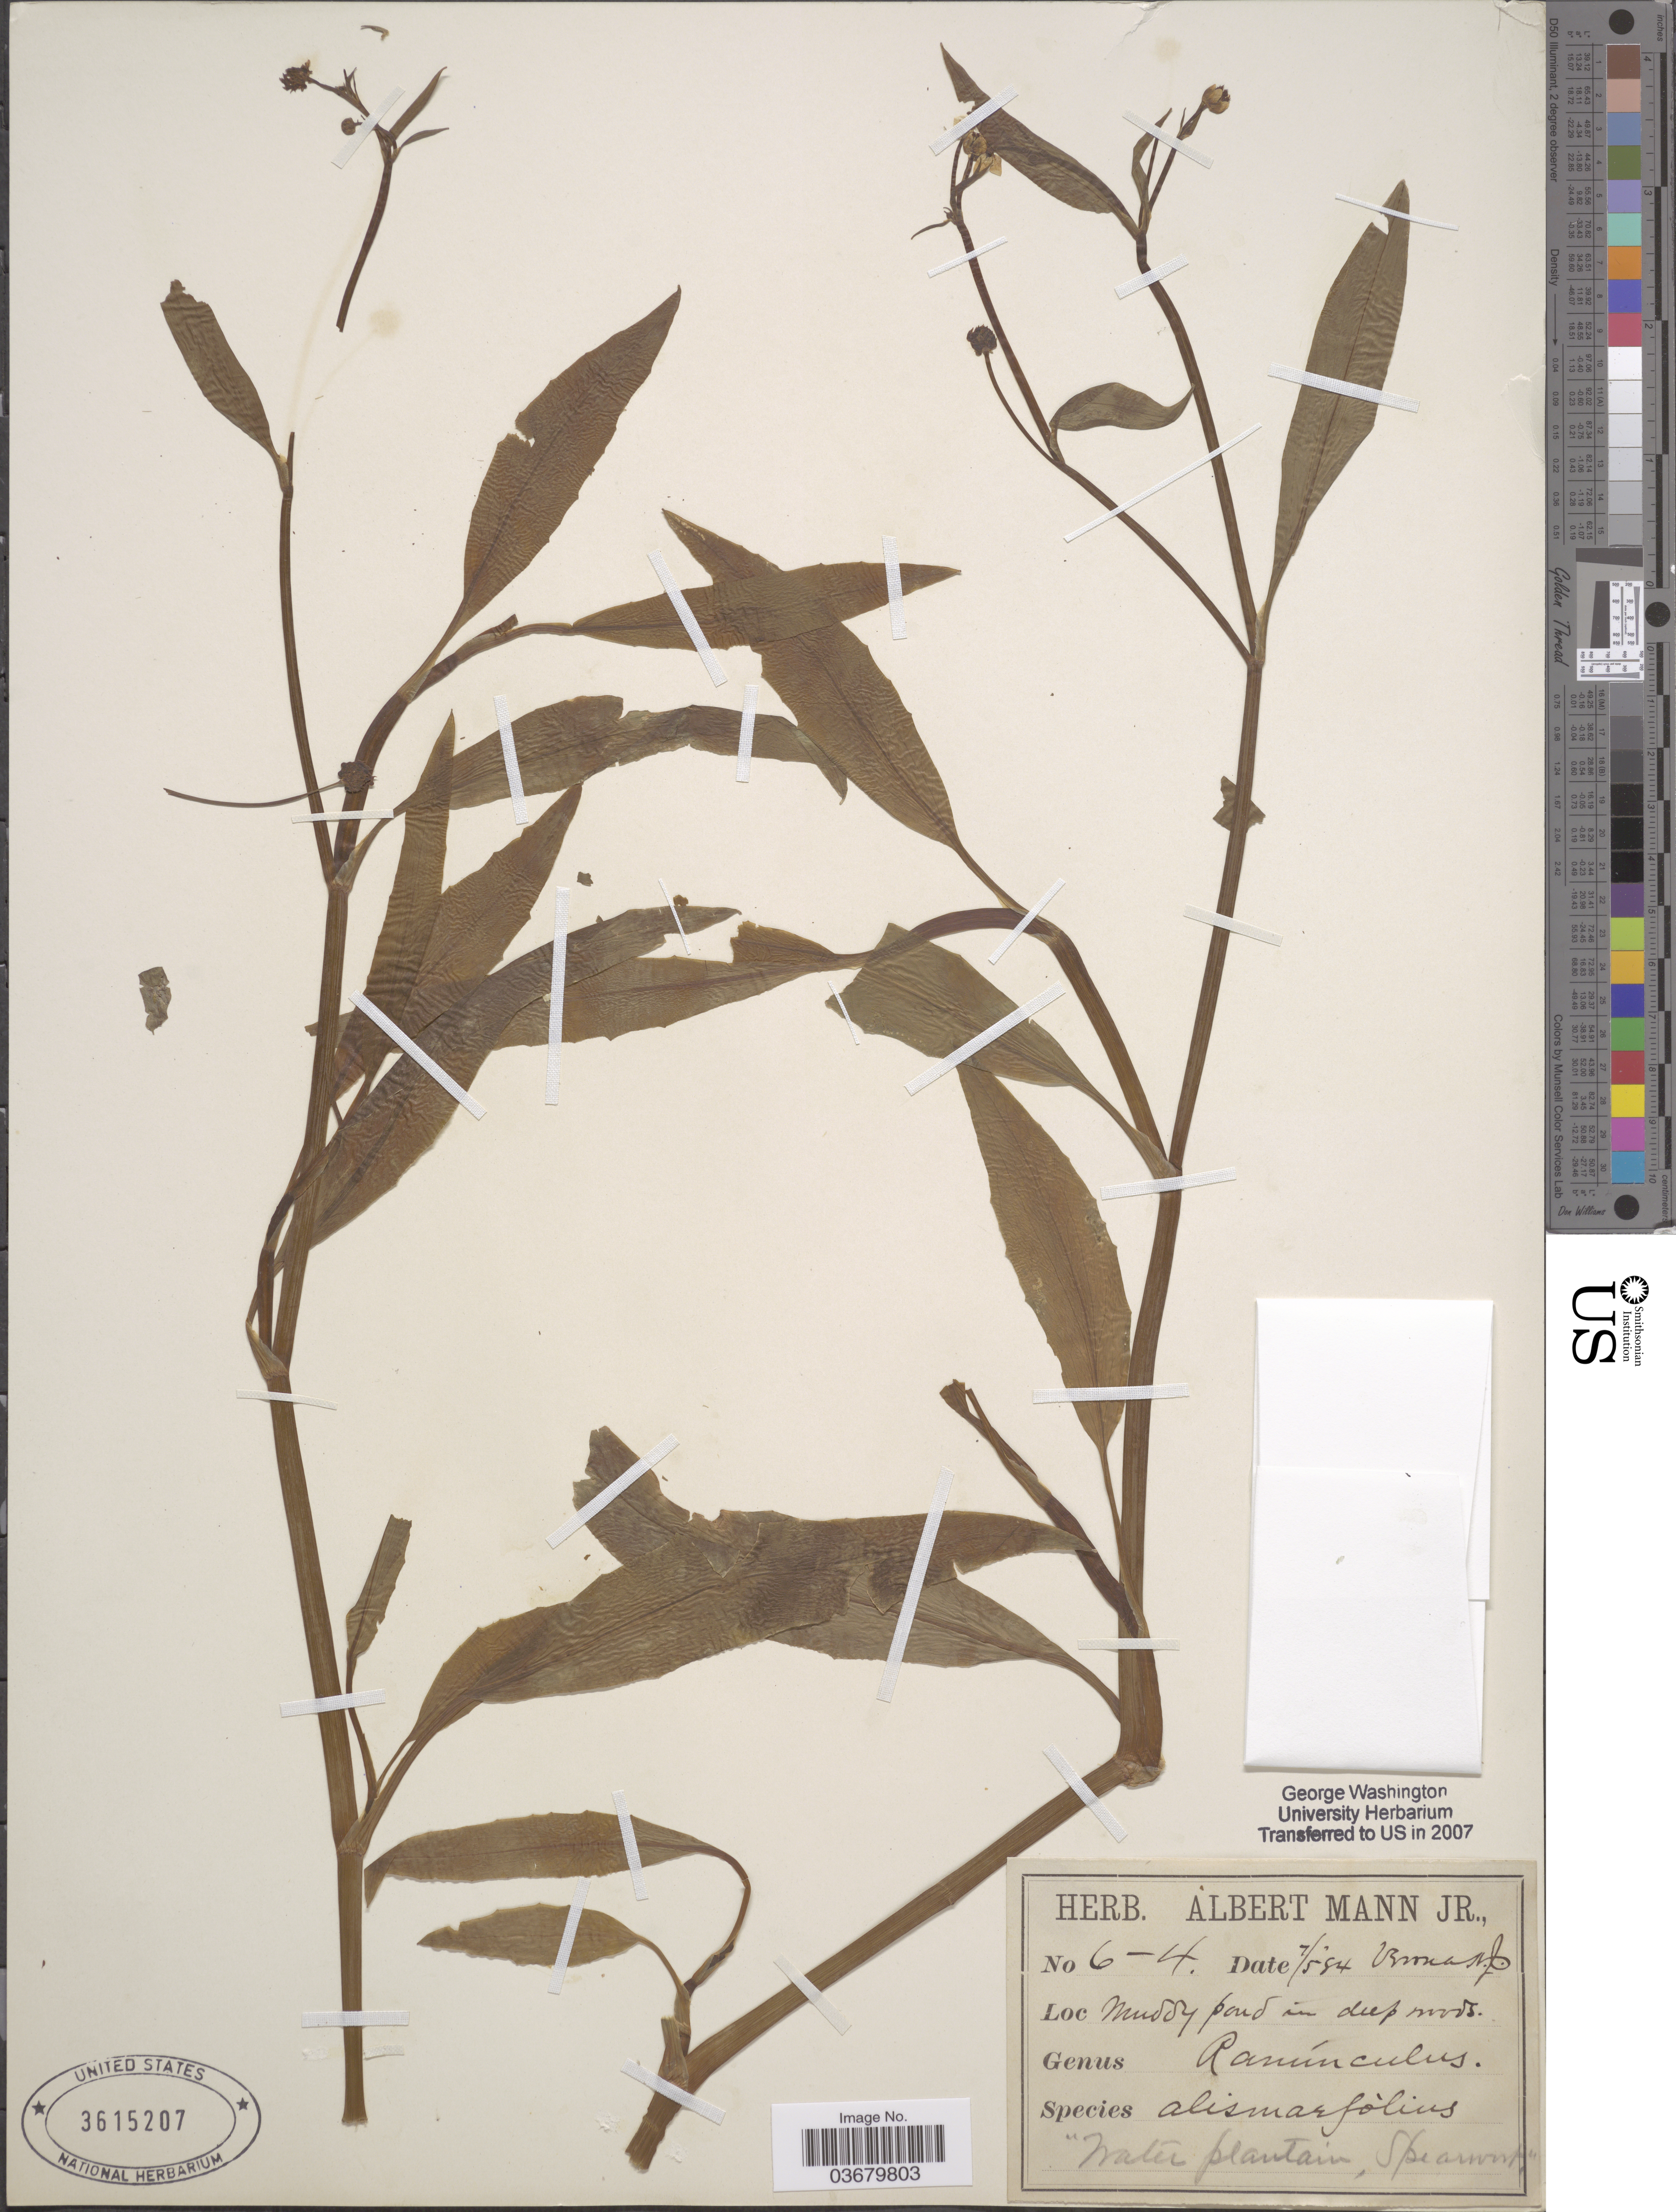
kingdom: Plantae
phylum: Tracheophyta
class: Magnoliopsida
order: Ranunculales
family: Ranunculaceae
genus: Ranunculus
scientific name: Ranunculus alismifolius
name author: Geyer ex Benth.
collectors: Ex herb. Albert Mann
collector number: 6-4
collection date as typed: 7/5 '84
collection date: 1884-05-07 or 1884-07-07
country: United States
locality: Muddy pond in deep woods. "Water plantain, Spearmont" [unsure placement]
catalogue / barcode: US 3615207